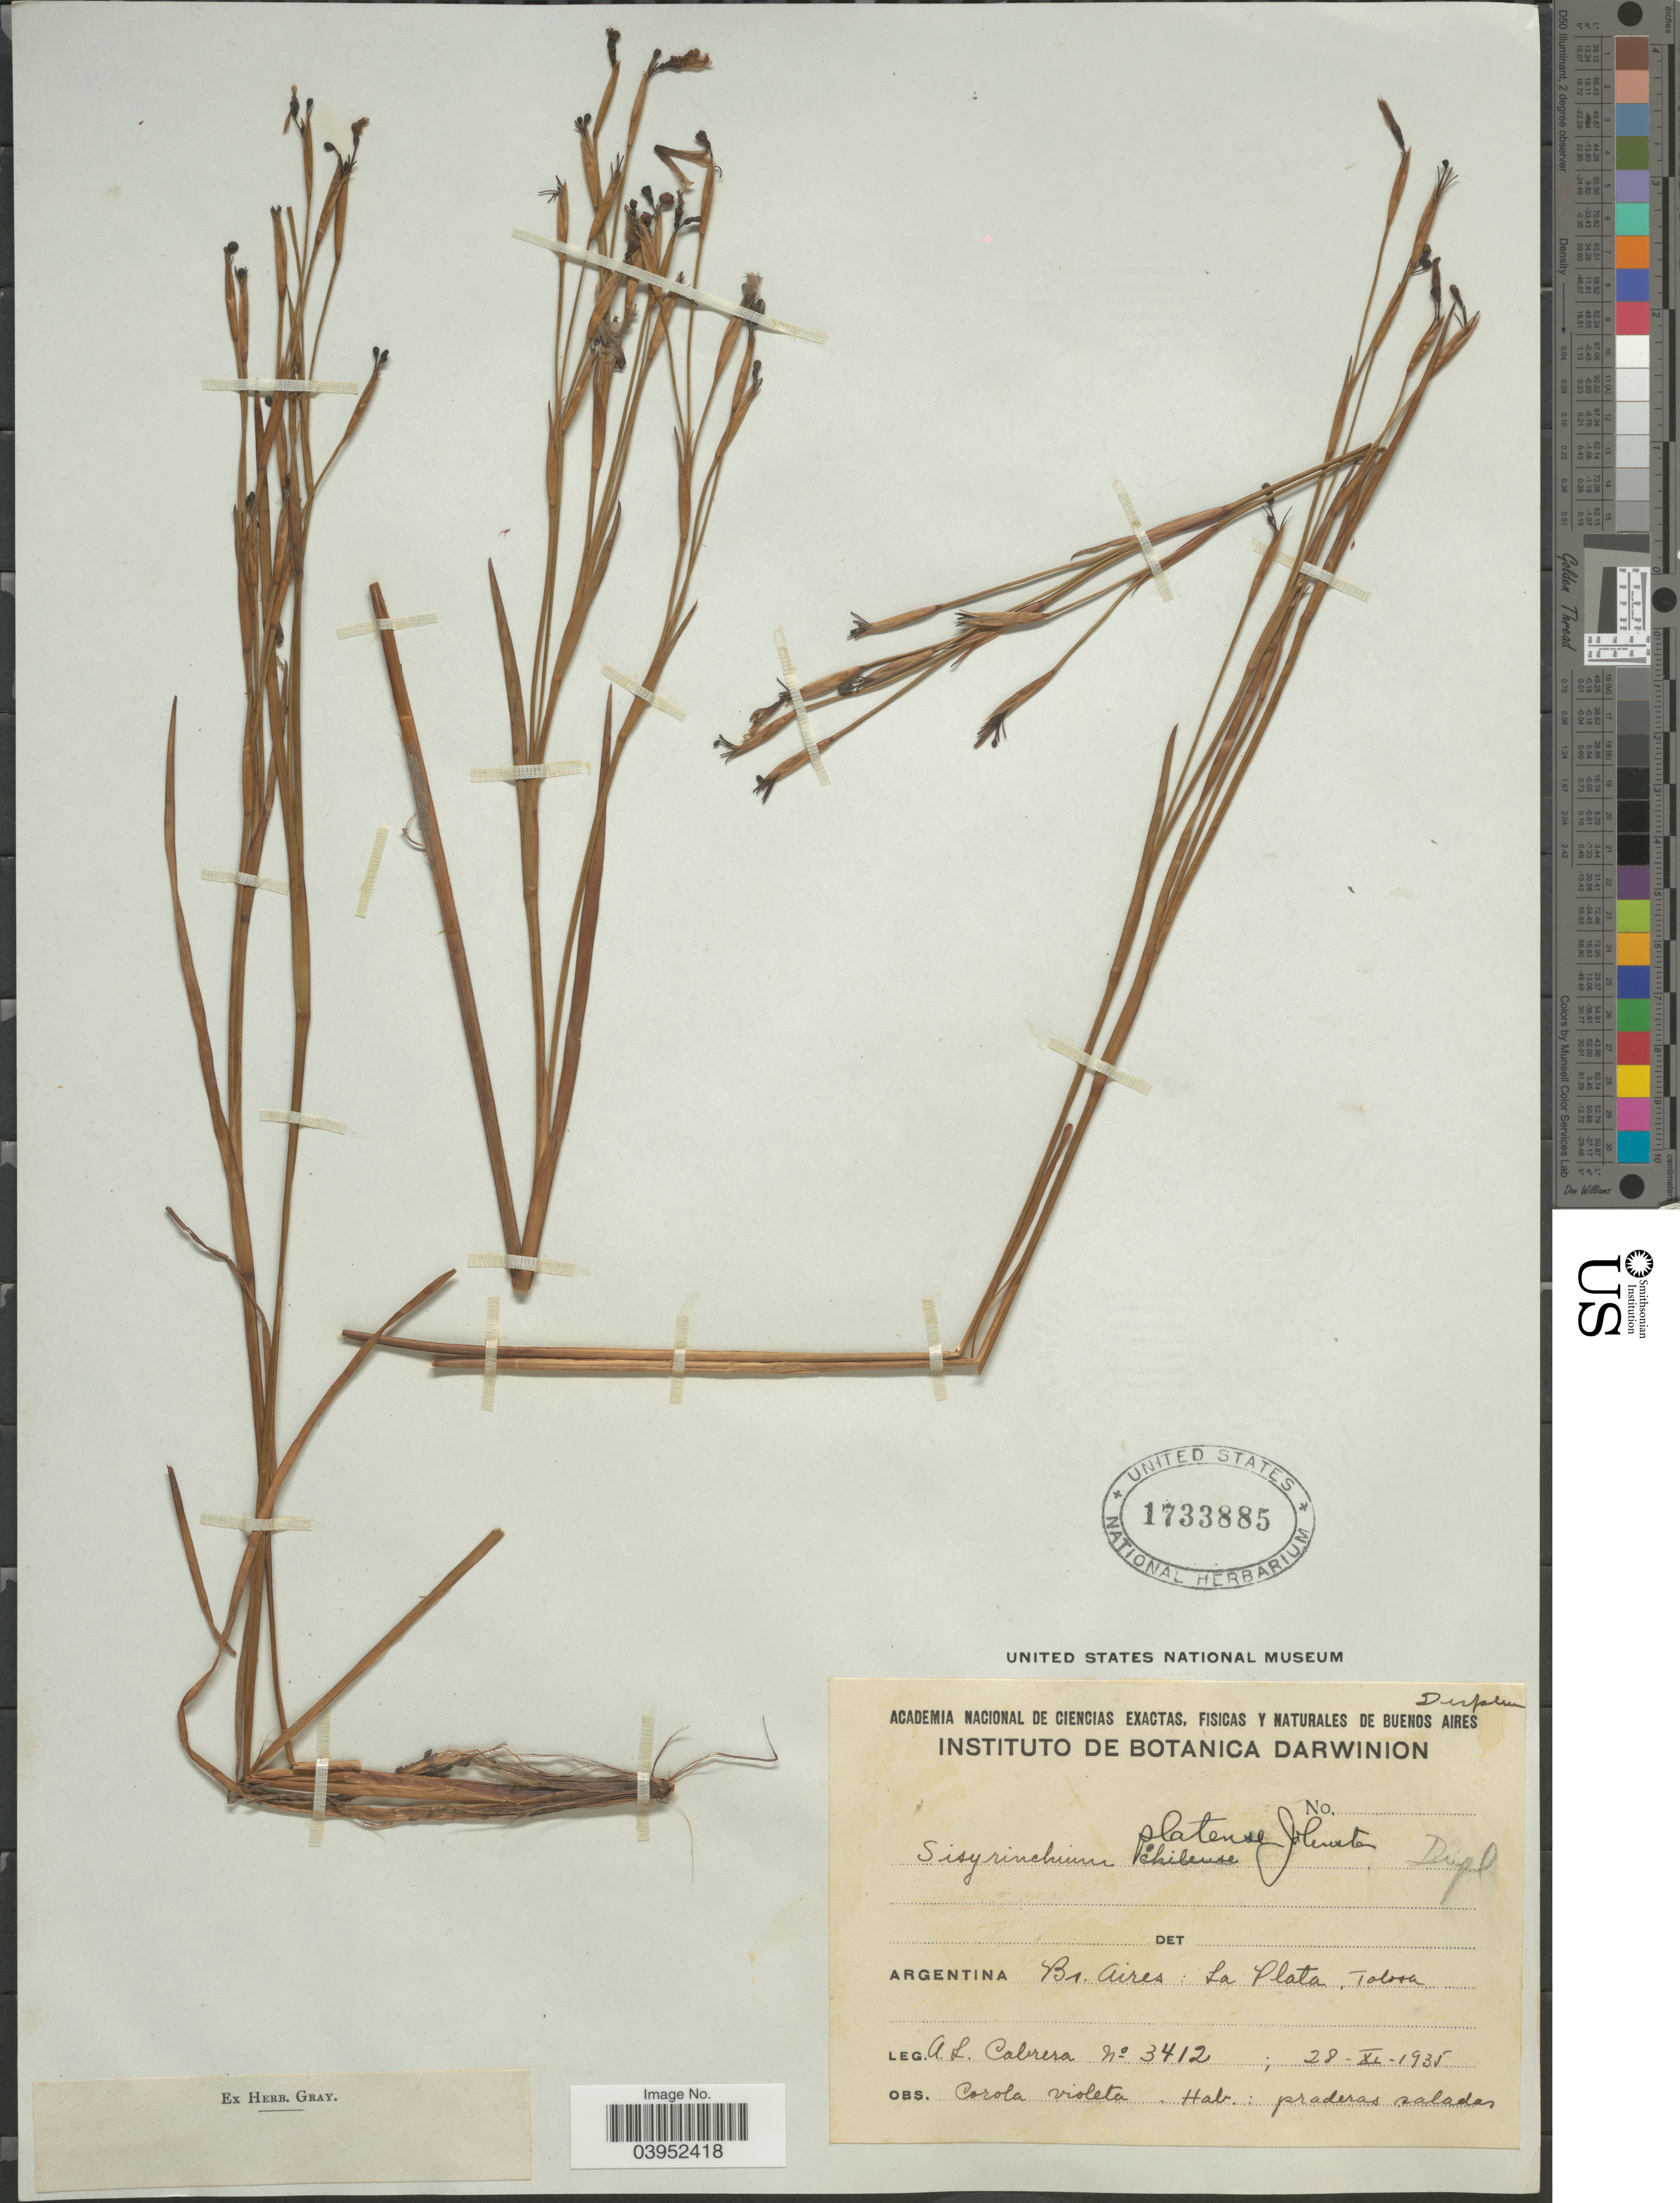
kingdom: Plantae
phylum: Tracheophyta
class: Liliopsida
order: Asparagales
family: Iridaceae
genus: Sisyrinchium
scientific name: Sisyrinchium platense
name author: I.M. Johnst.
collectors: A. L. Cabrera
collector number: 3412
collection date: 1935-11-28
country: Argentina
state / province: Buenos Aires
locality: La Plata. Tolosa.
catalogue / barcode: US 1733885